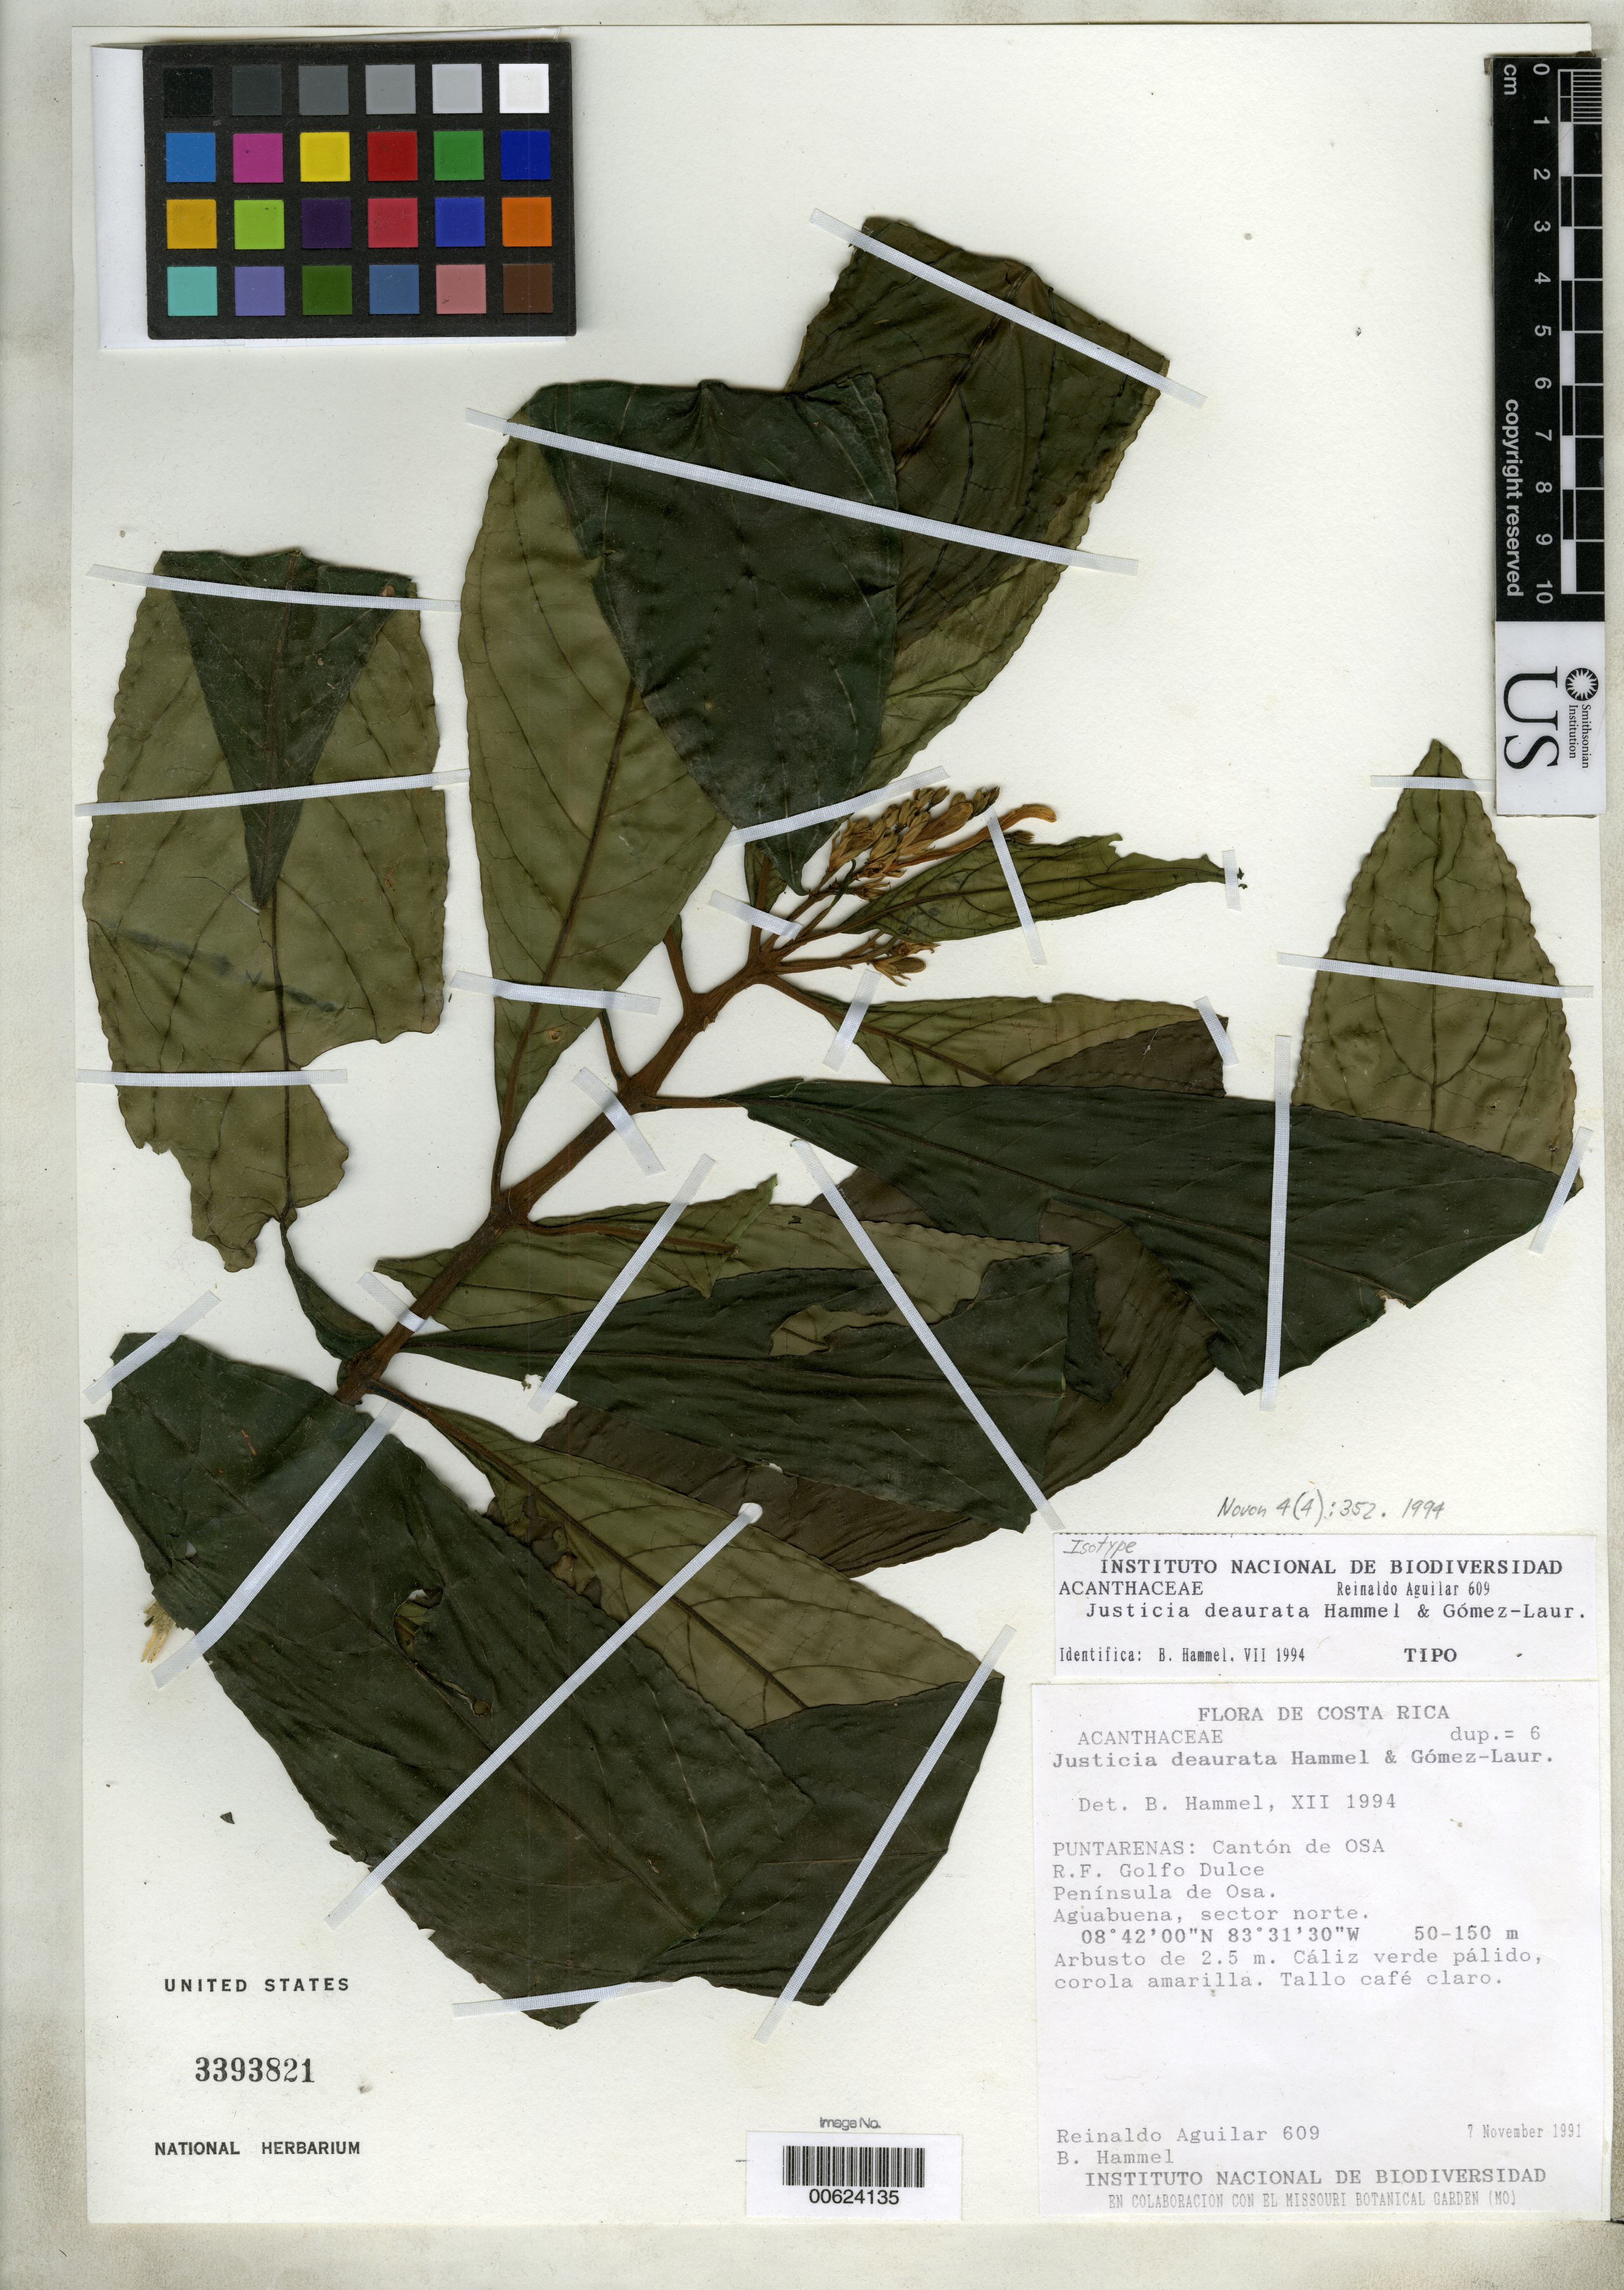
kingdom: Plantae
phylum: Tracheophyta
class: Magnoliopsida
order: Lamiales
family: Acanthaceae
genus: Justicia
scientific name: Justicia deaurata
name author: Hammel & Gómez-Laur.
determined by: Hammel, Barry E., (MO), Missouri Botanical Garden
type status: Isotype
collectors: R. Aguilar & B. Hammel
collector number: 609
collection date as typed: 07 Nov 1991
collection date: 1991-11-07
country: Costa Rica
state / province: Puntarenas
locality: Cantón de OSA, Reserva Forestal Golfo Dulce, Peninsula de Osa, Estación Agua Buena de Boscoa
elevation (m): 50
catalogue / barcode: US 3393821